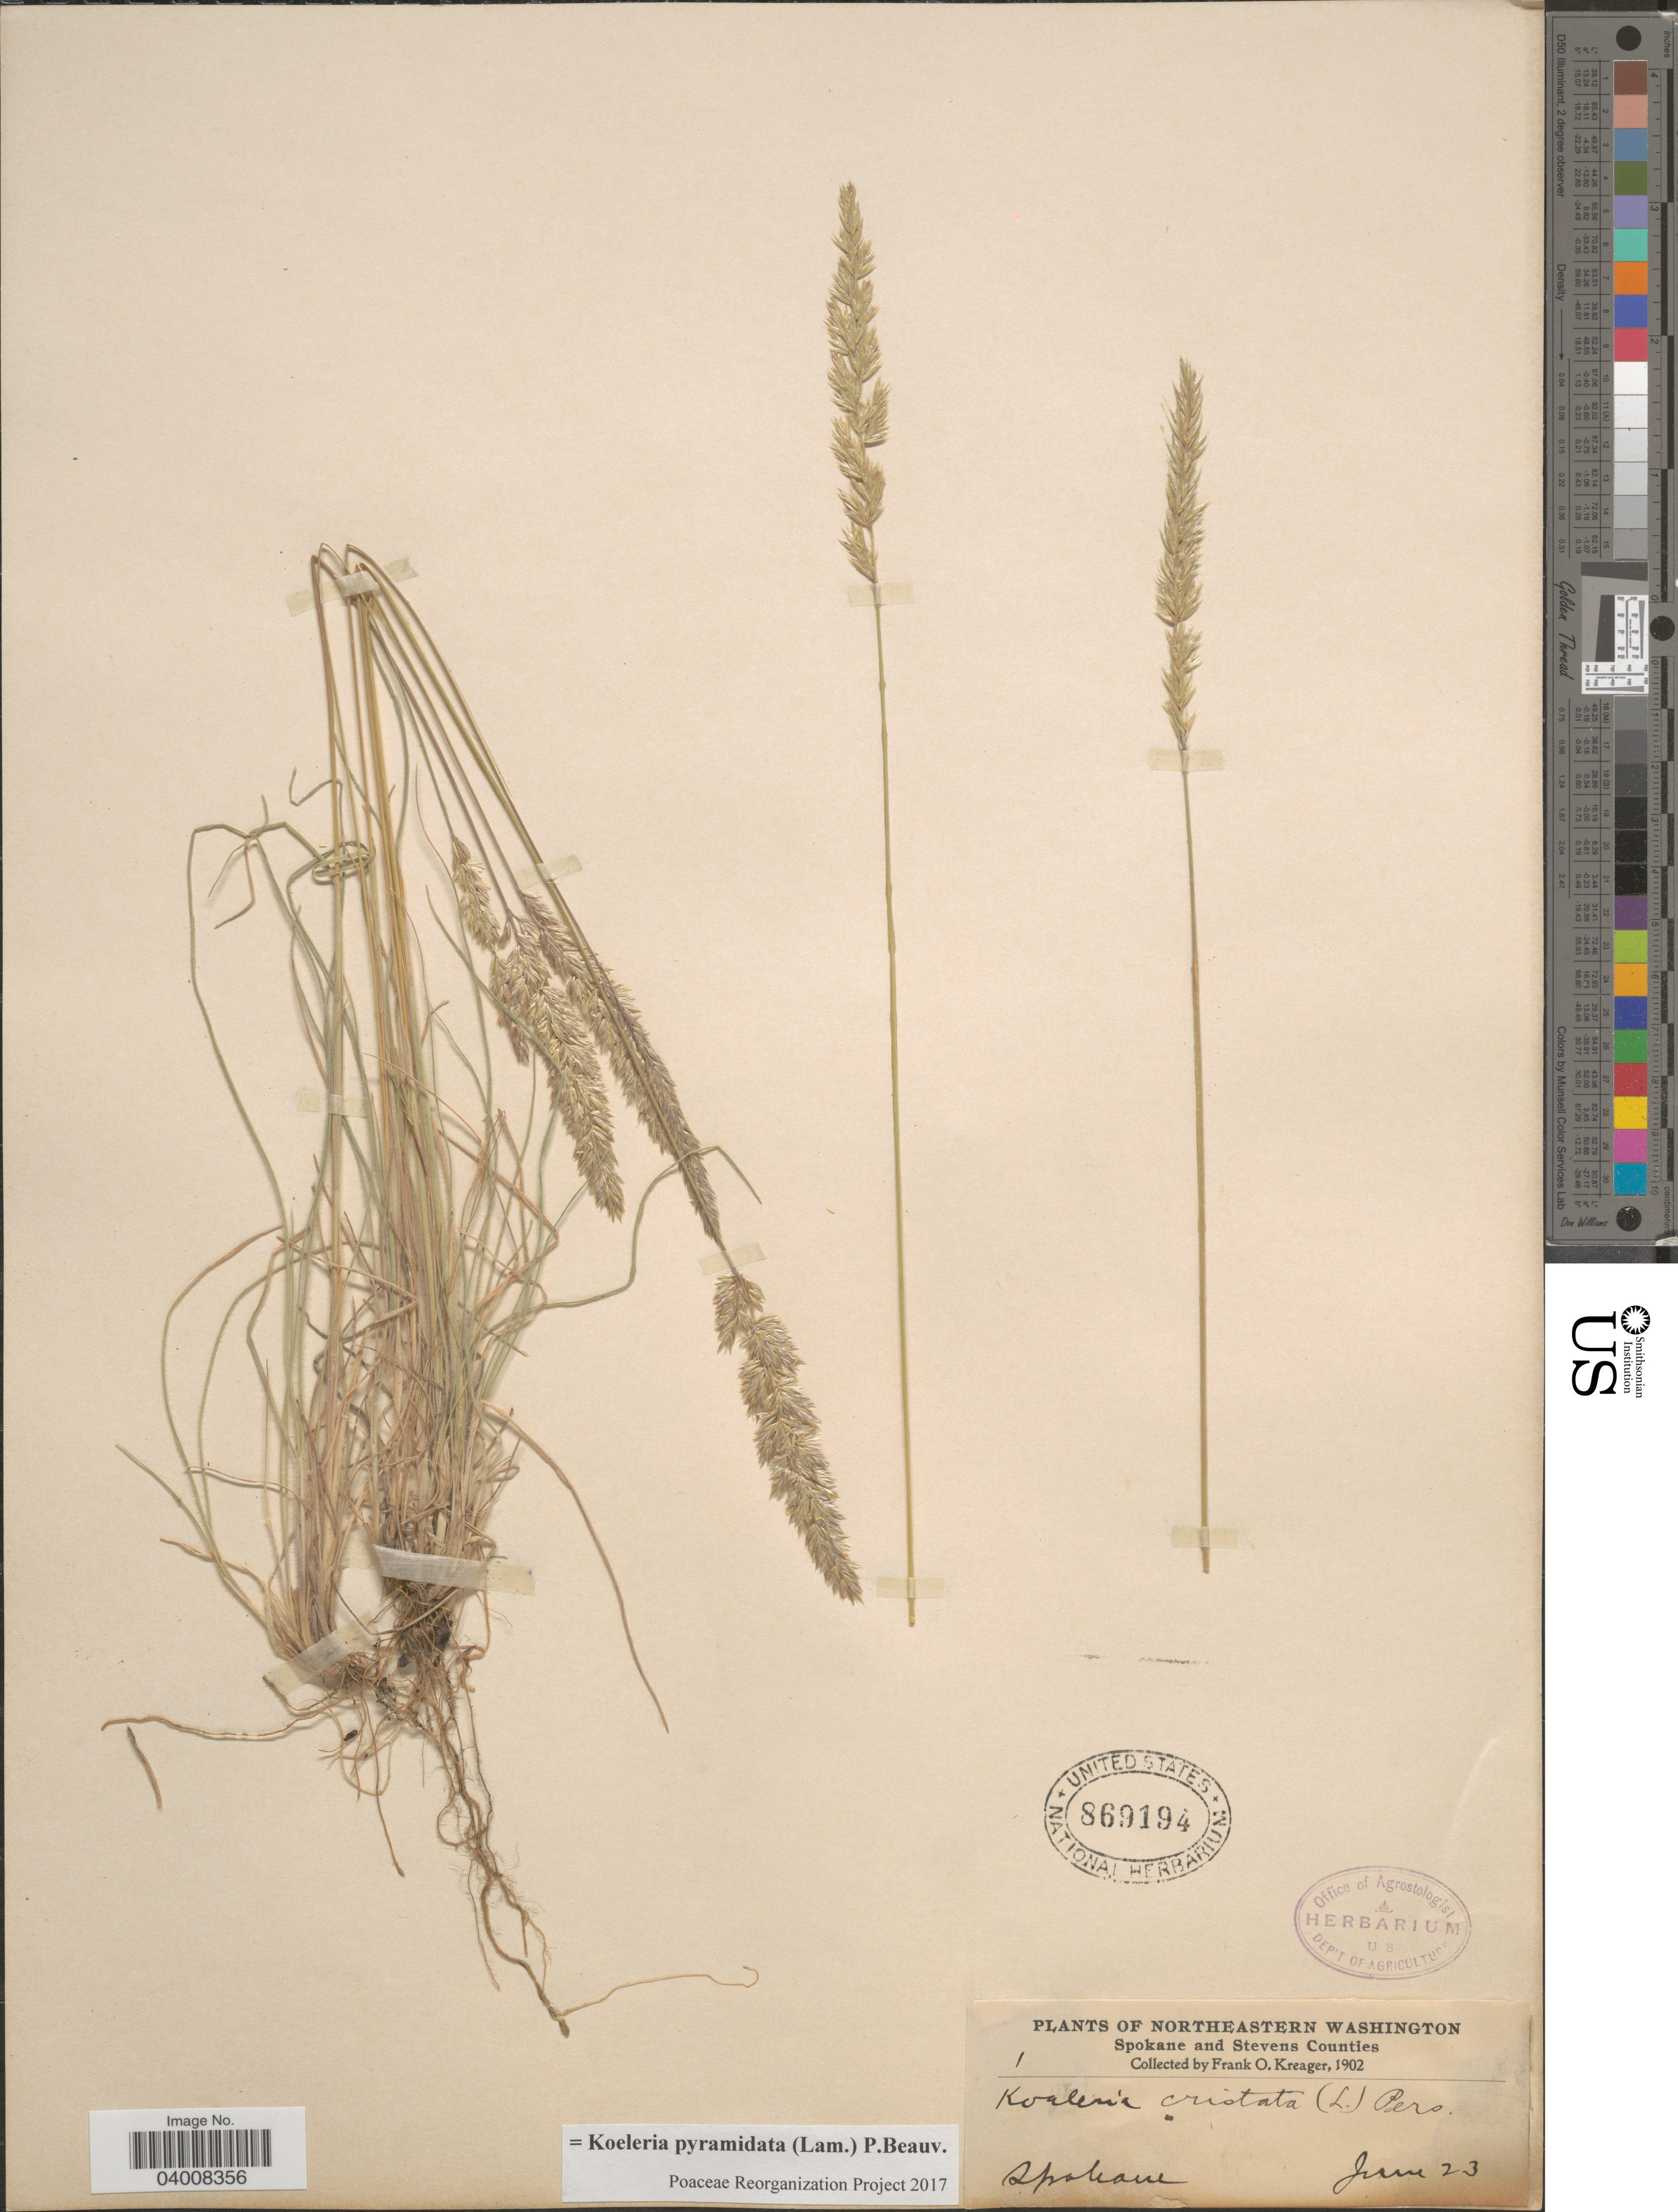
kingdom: Plantae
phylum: Tracheophyta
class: Liliopsida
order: Poales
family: Poaceae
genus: Koeleria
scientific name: Koeleria pyramidata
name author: (Lam.) P. Beauv.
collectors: F. Kreager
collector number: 1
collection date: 1902-06-23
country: United States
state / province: Washington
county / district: Spokane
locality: Northeastern Washington. Spokane Counties. Spokane.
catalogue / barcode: US 869194